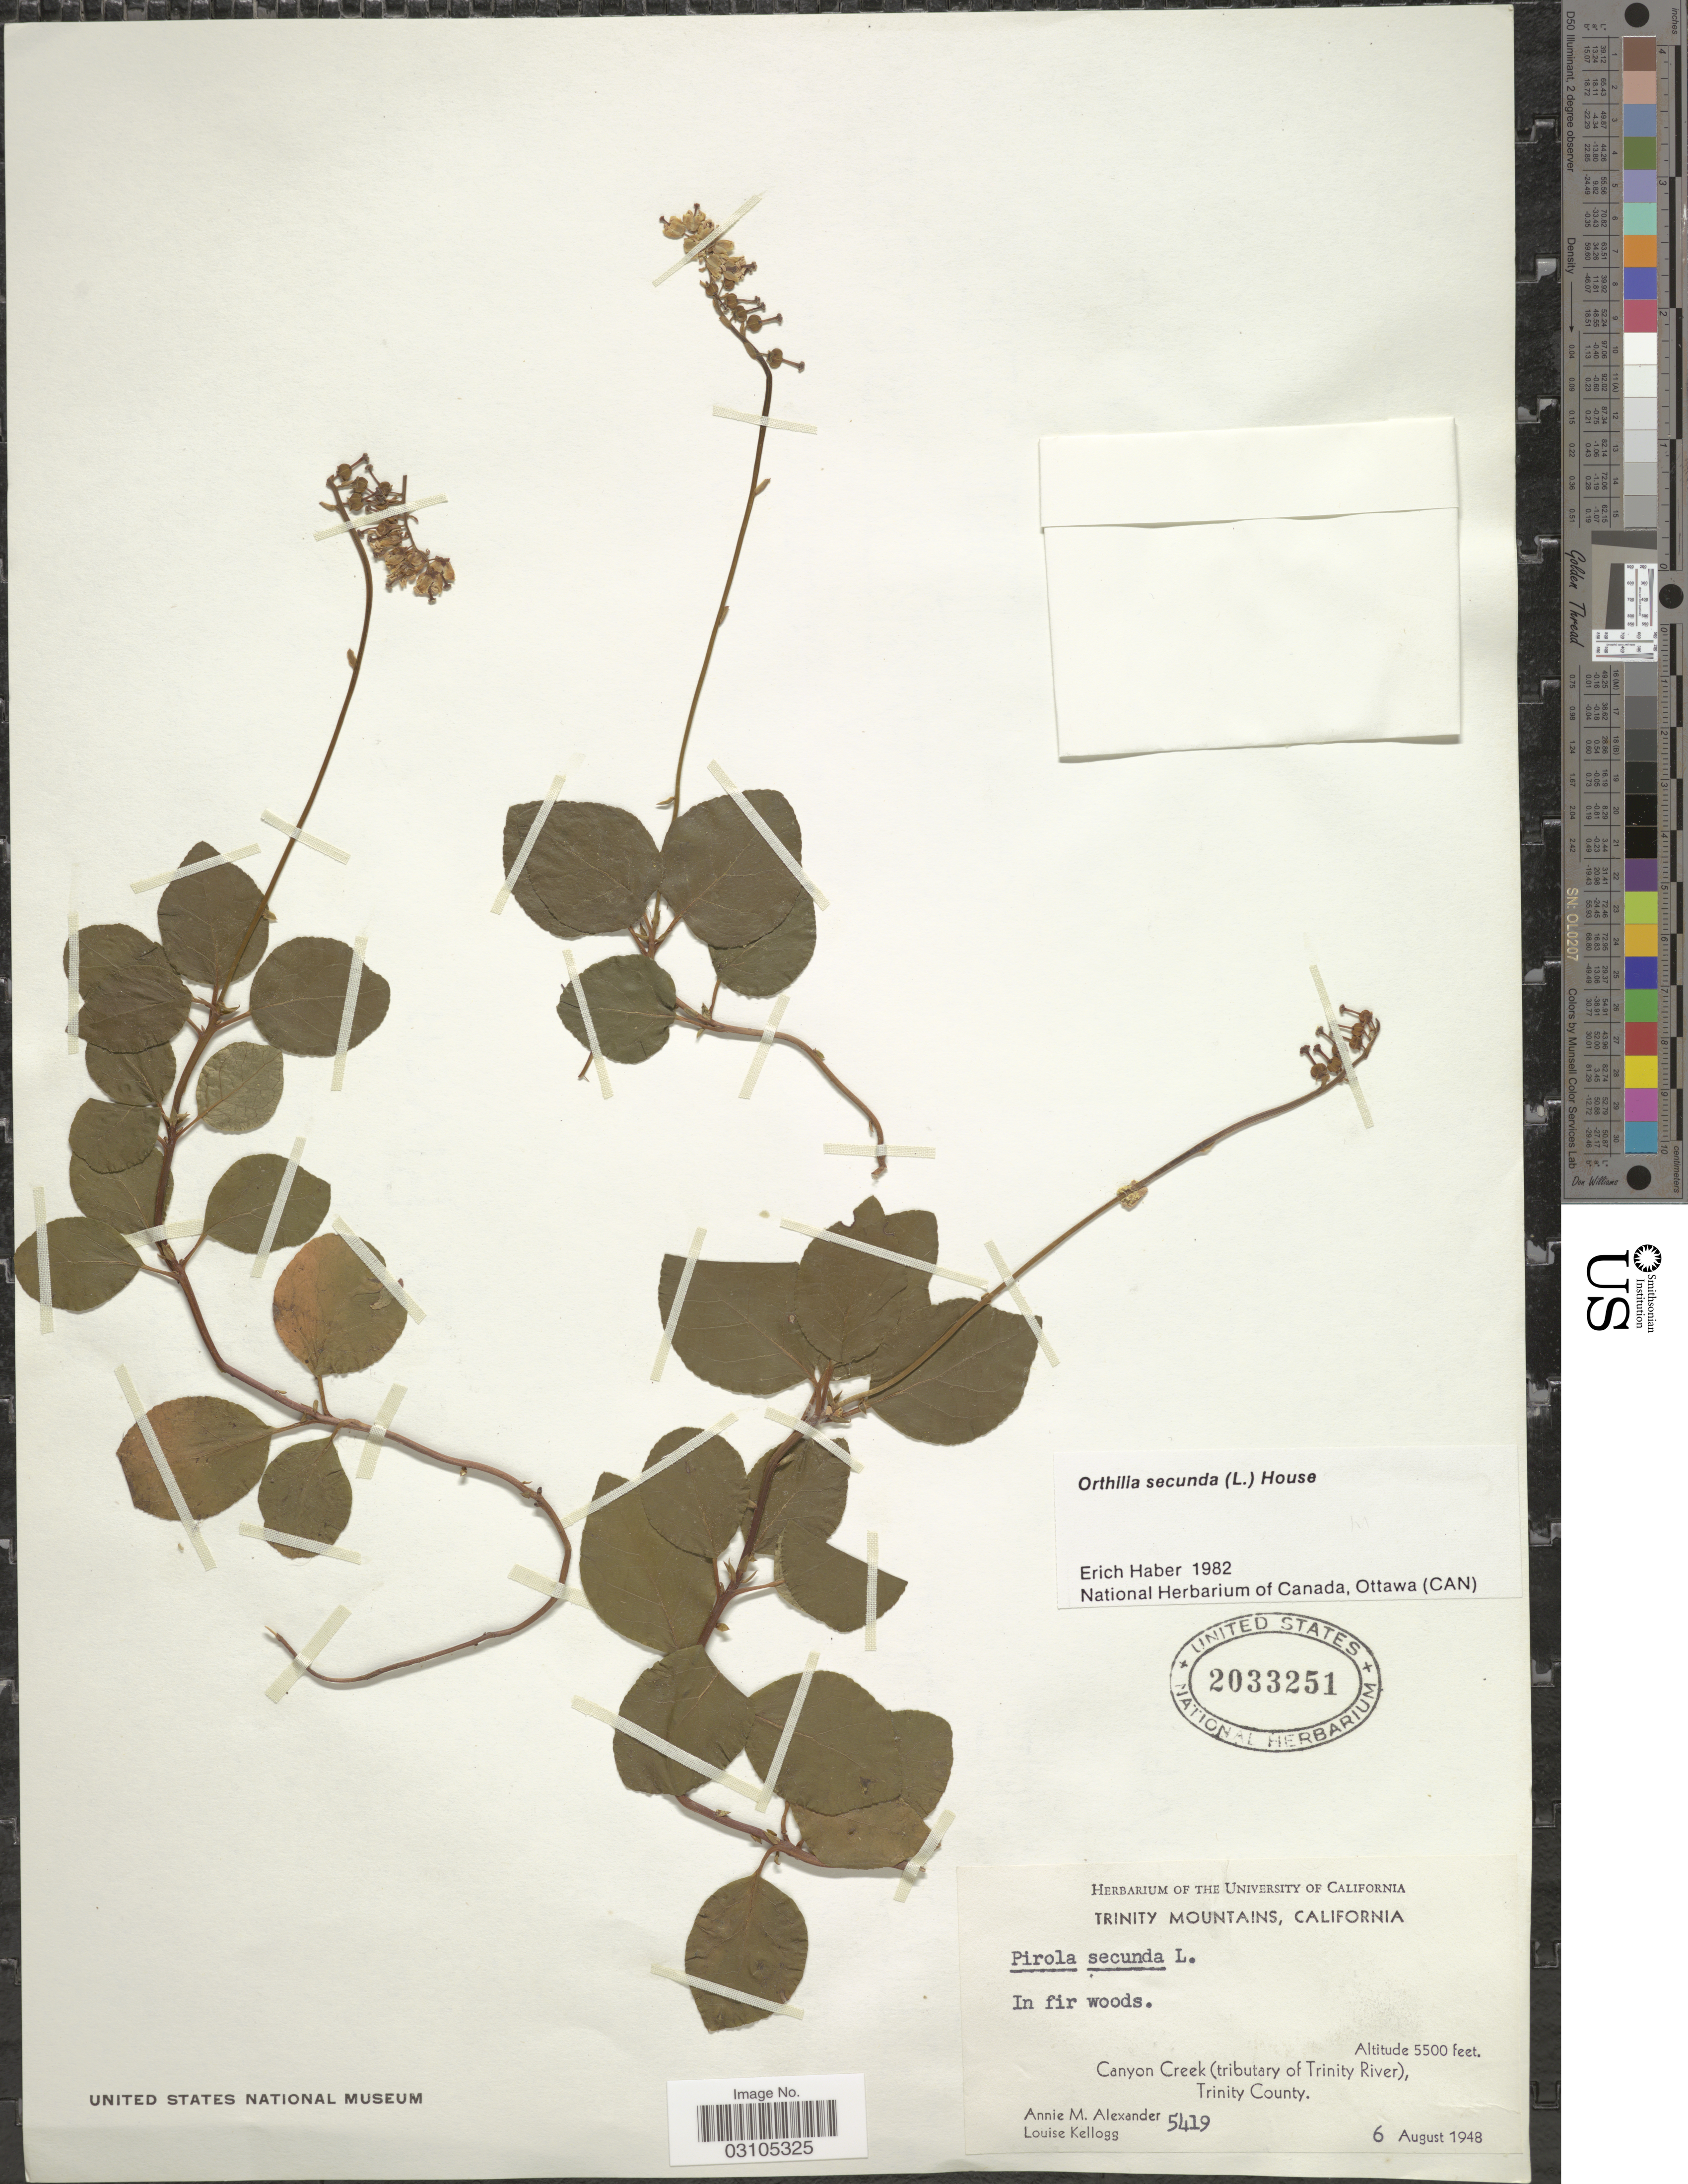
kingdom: Plantae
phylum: Tracheophyta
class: Magnoliopsida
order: Ericales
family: Ericaceae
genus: Orthilia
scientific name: Orthilia secunda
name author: (L.) House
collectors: A. M. Alexander & L. Kellogg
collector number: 5419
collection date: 1948-08-06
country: United States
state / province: California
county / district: Trinity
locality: Trinity Mountains. Canyon Creek (tributary of Trinity River), Trinity County.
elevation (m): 1676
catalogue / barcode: US 2033251